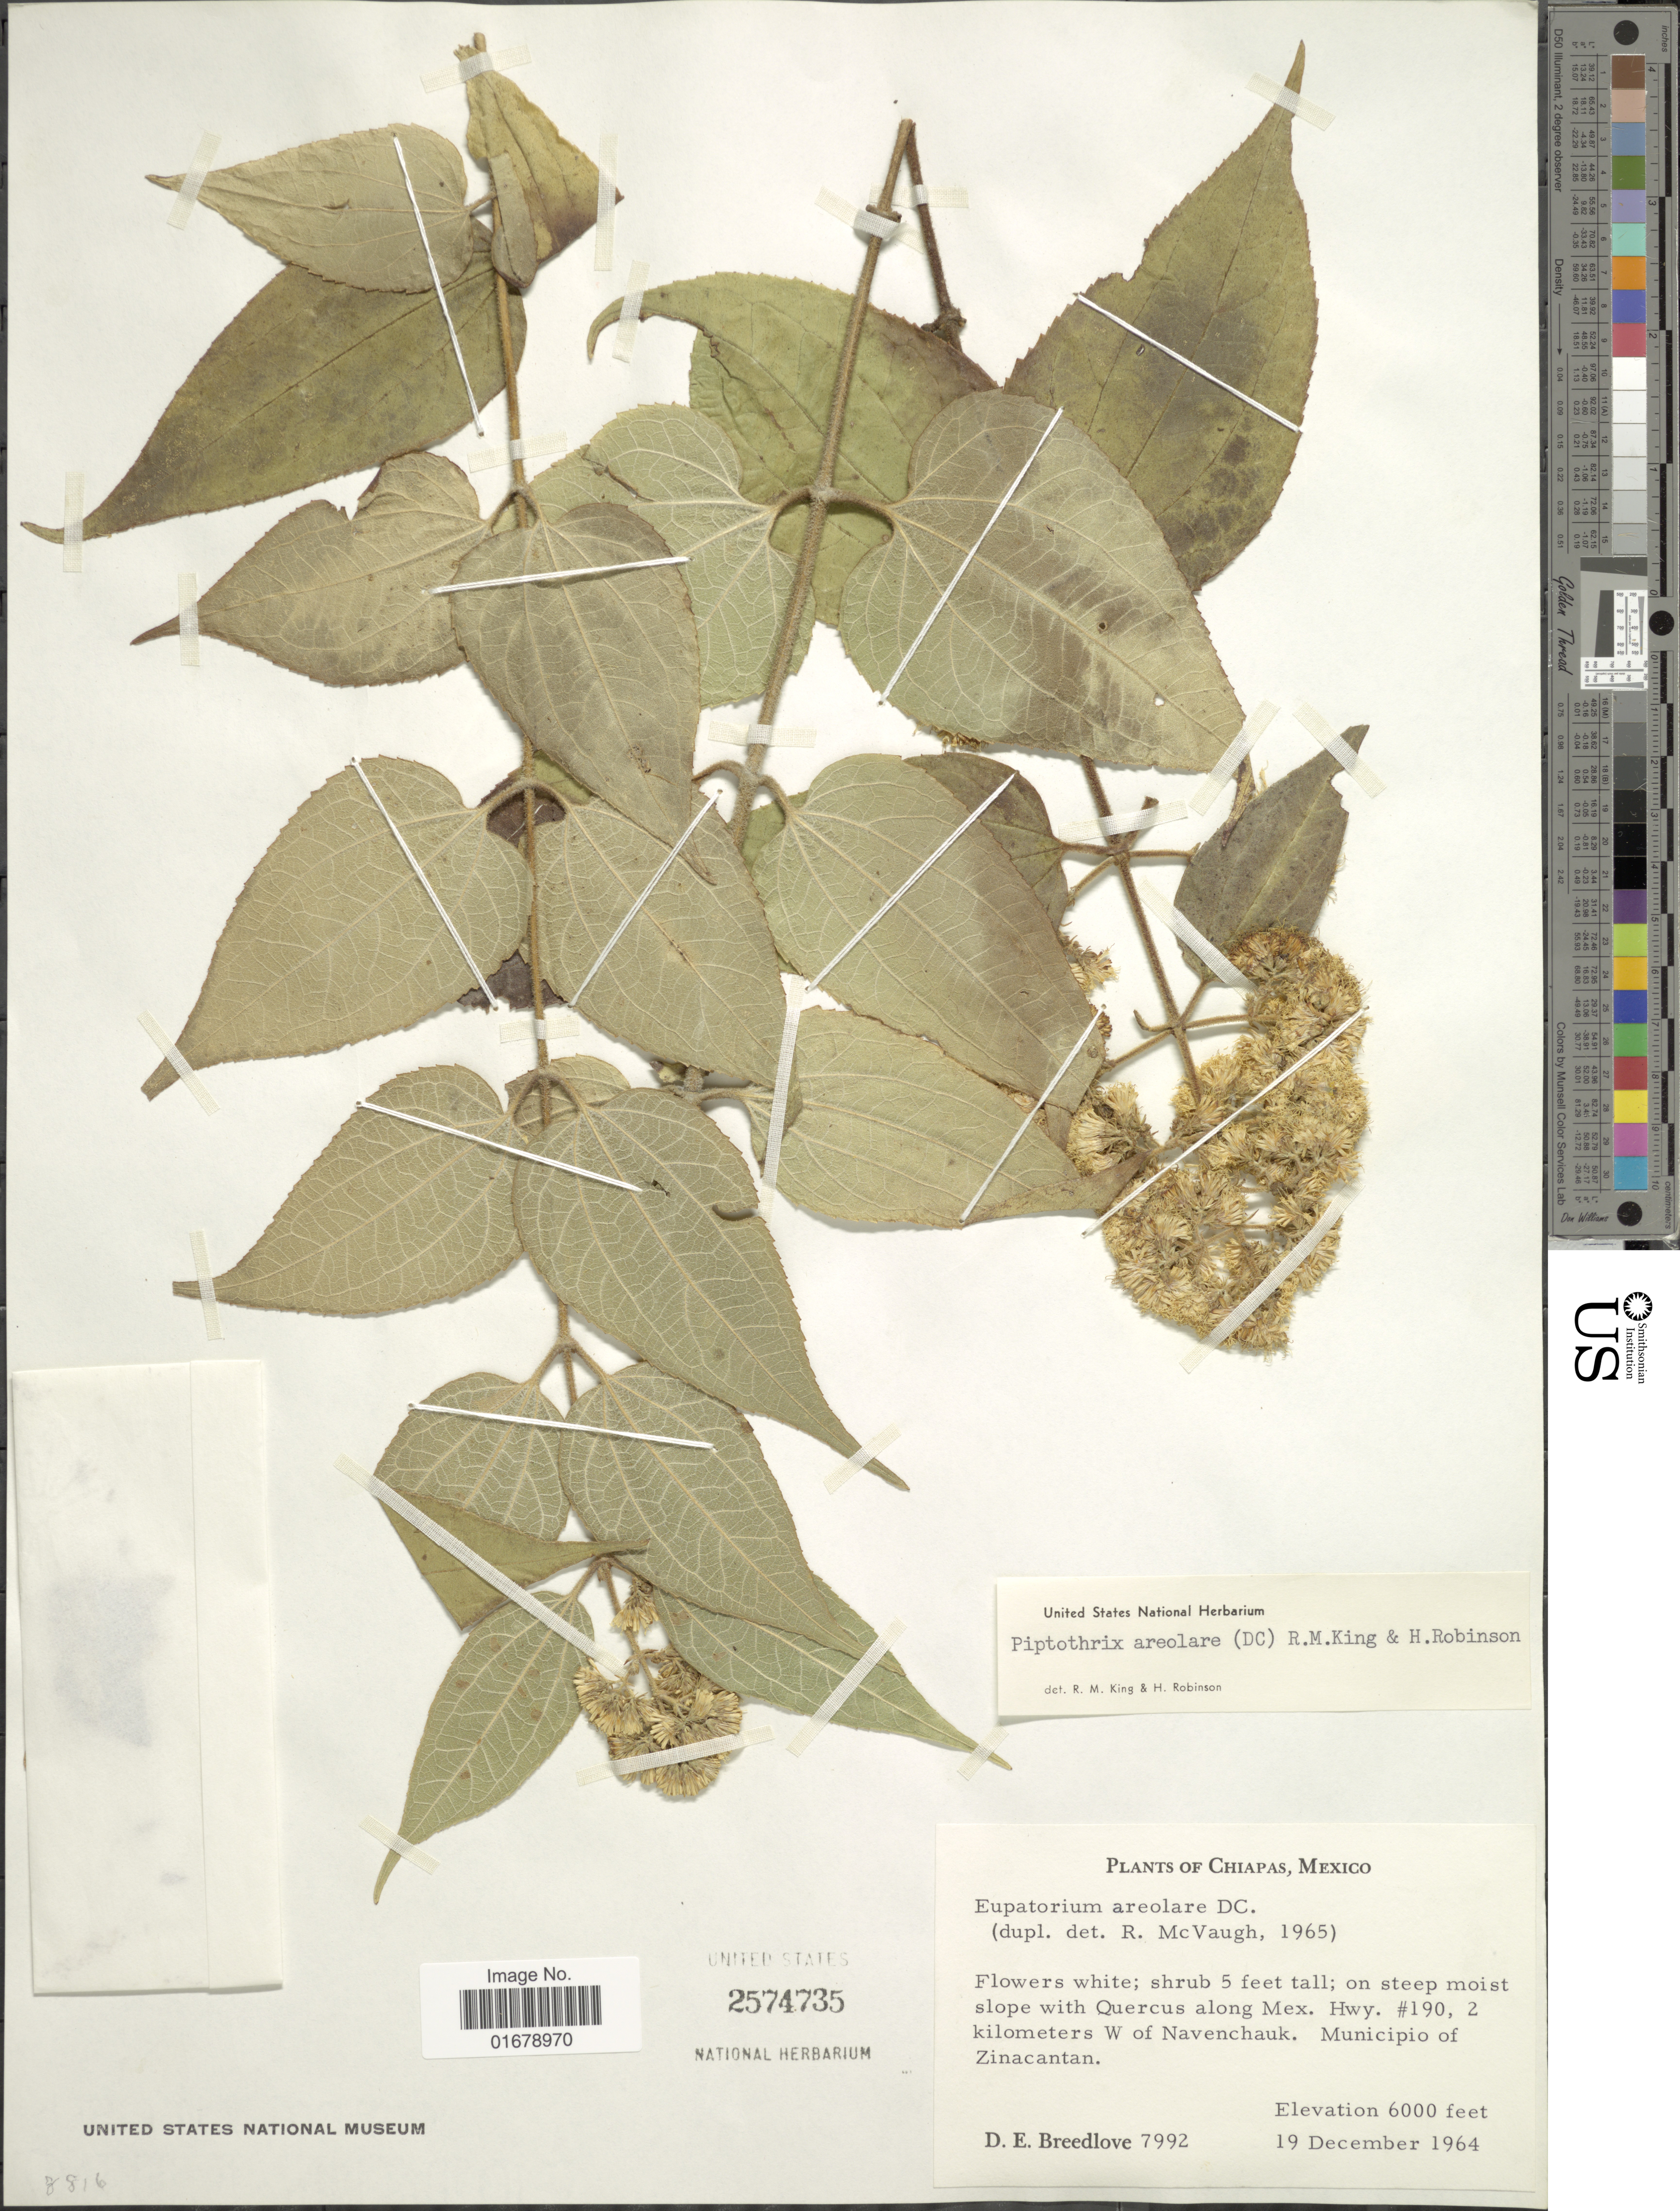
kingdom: Plantae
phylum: Tracheophyta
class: Magnoliopsida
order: Asterales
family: Asteraceae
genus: Piptothrix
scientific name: Piptothrix areolaris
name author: (DC.) R.M. King & H. Rob.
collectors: D. E. Breedlove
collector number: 7992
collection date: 1964-12-19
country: Mexico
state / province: Chiapas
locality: Chiapas, Mexico. slope with Quercus along Mex. Hwy. #190, 2 kilometers W of Navenchauk. Municipio of Zinacantan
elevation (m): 1829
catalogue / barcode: US 2574735